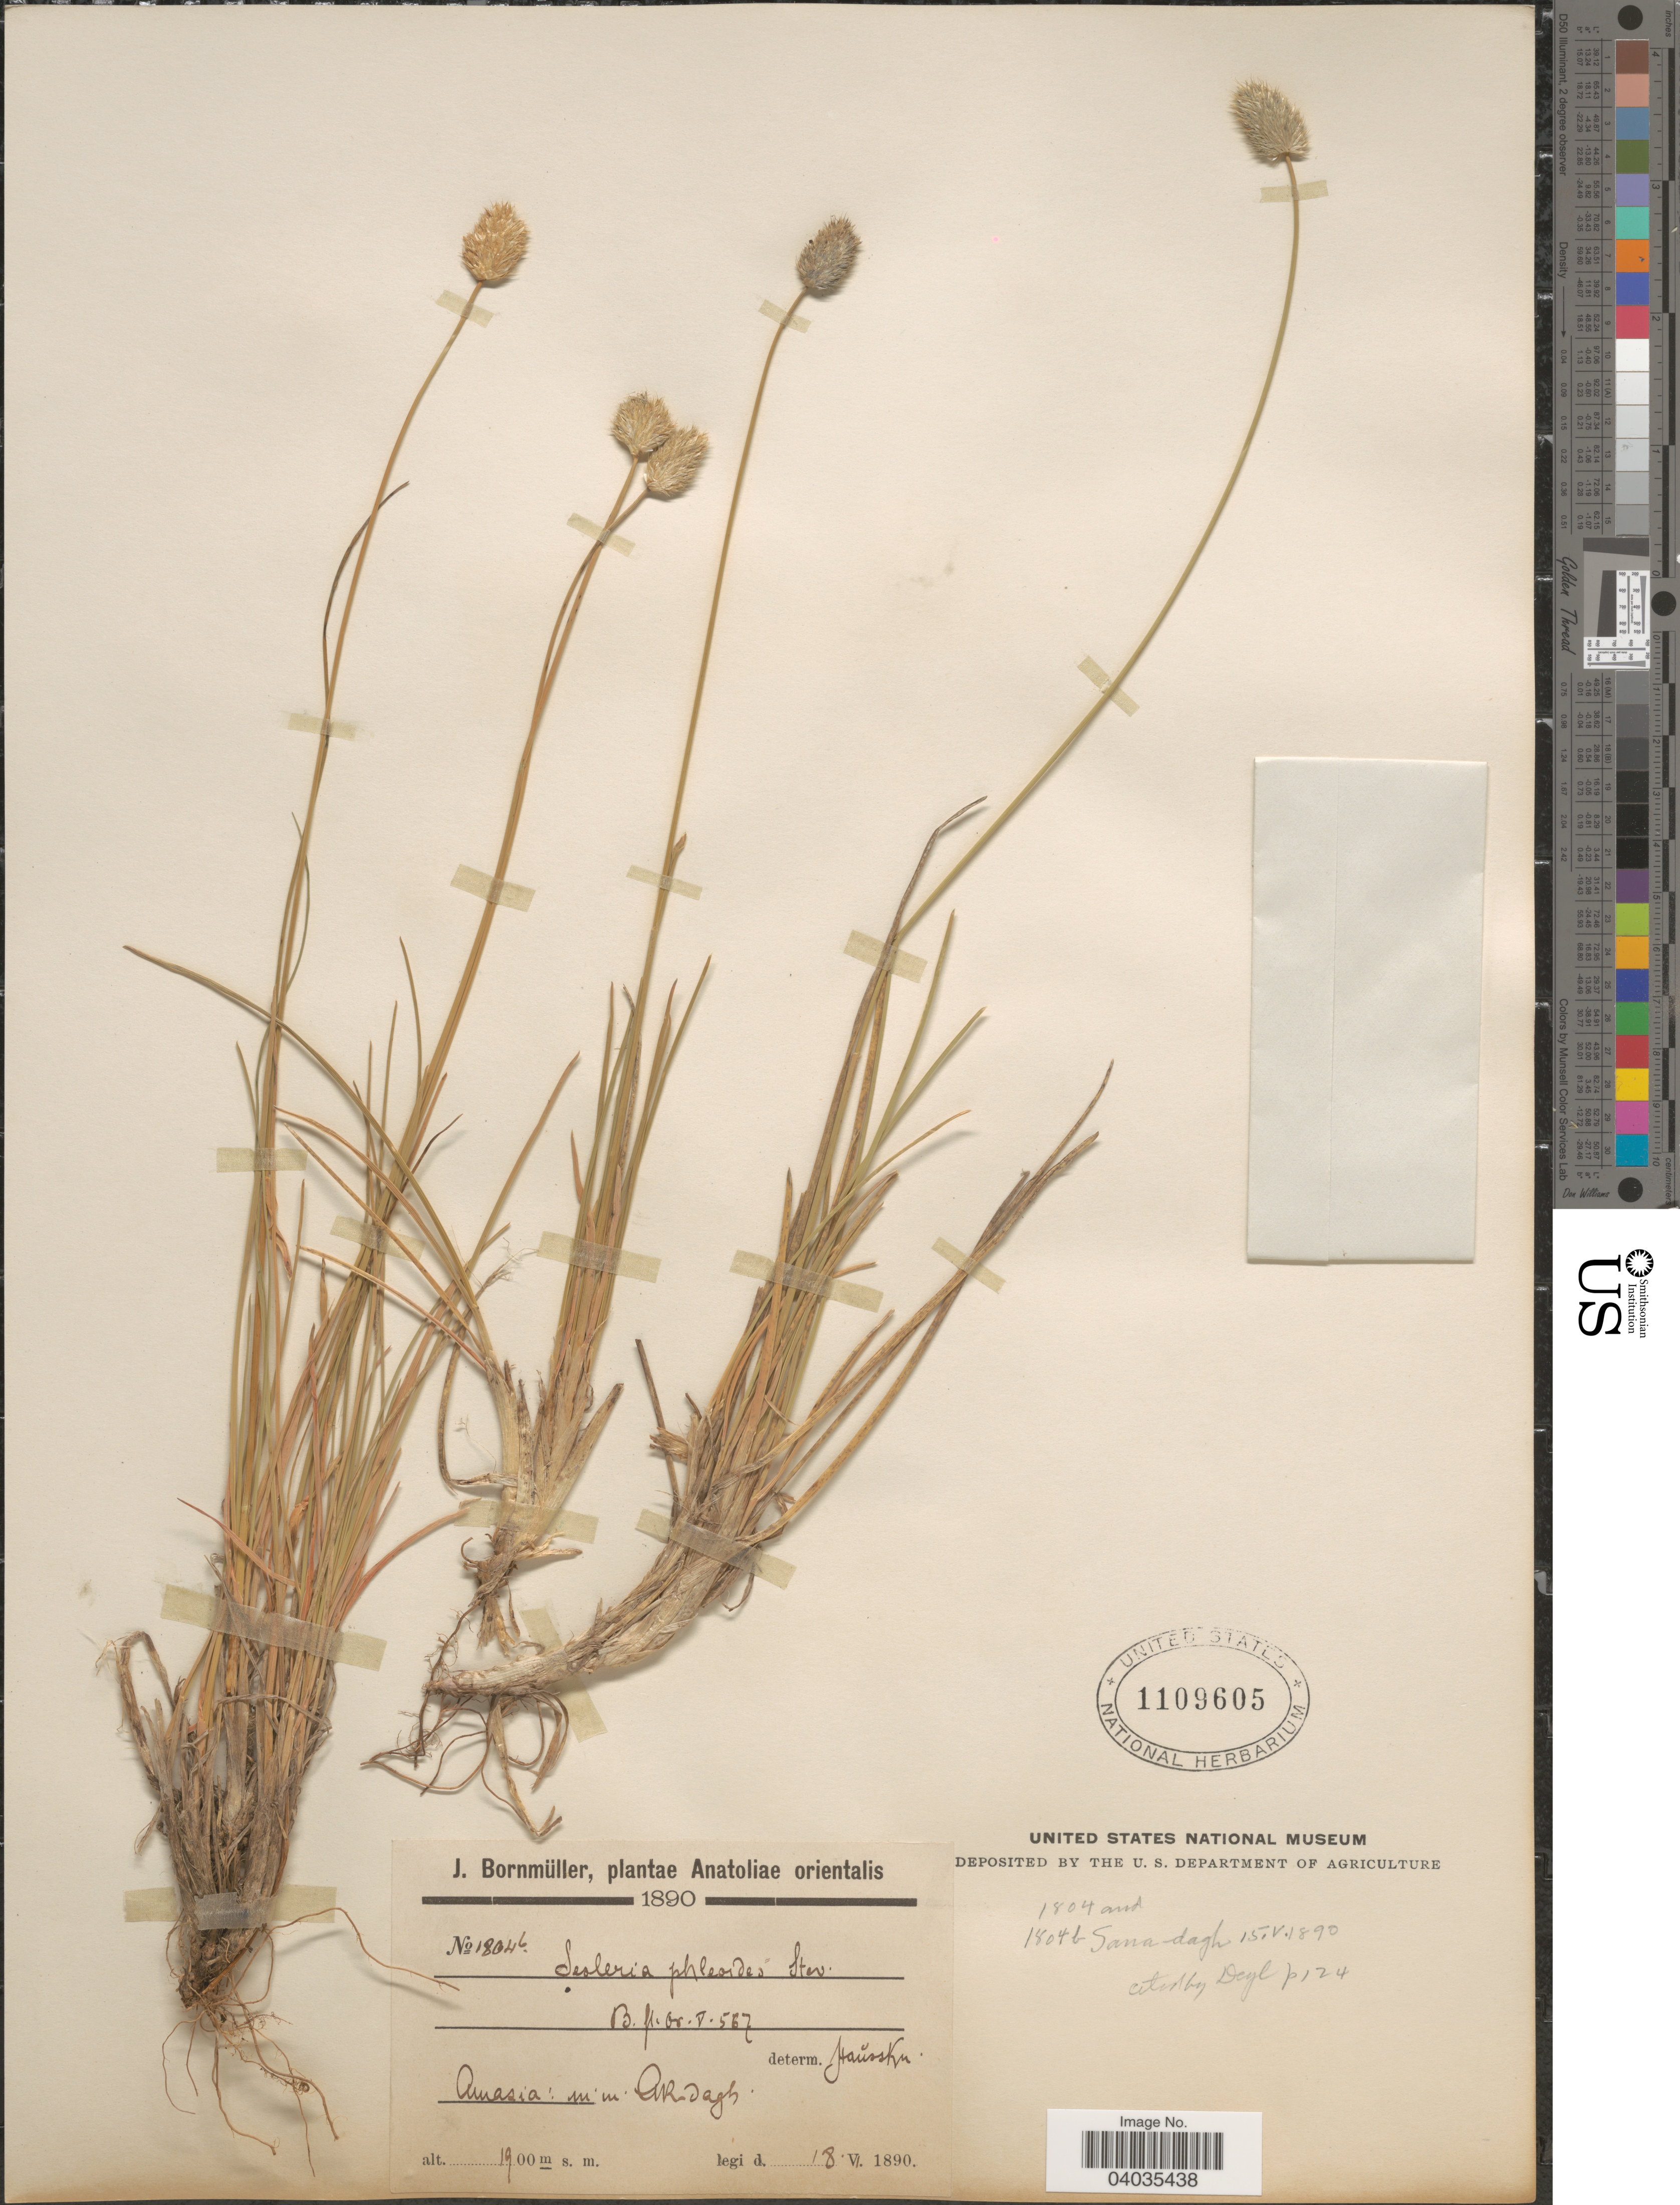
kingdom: Plantae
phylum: Tracheophyta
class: Liliopsida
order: Poales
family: Poaceae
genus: Sesleria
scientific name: Sesleria phleoides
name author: Stev. ex Roem. & Schult.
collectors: J. Bornmüller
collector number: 18046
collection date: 1890-06-18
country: Turkey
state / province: Amasya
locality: Anatoliae orientalis. Amasia: in m Ak-dagh.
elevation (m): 1900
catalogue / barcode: US 1109605